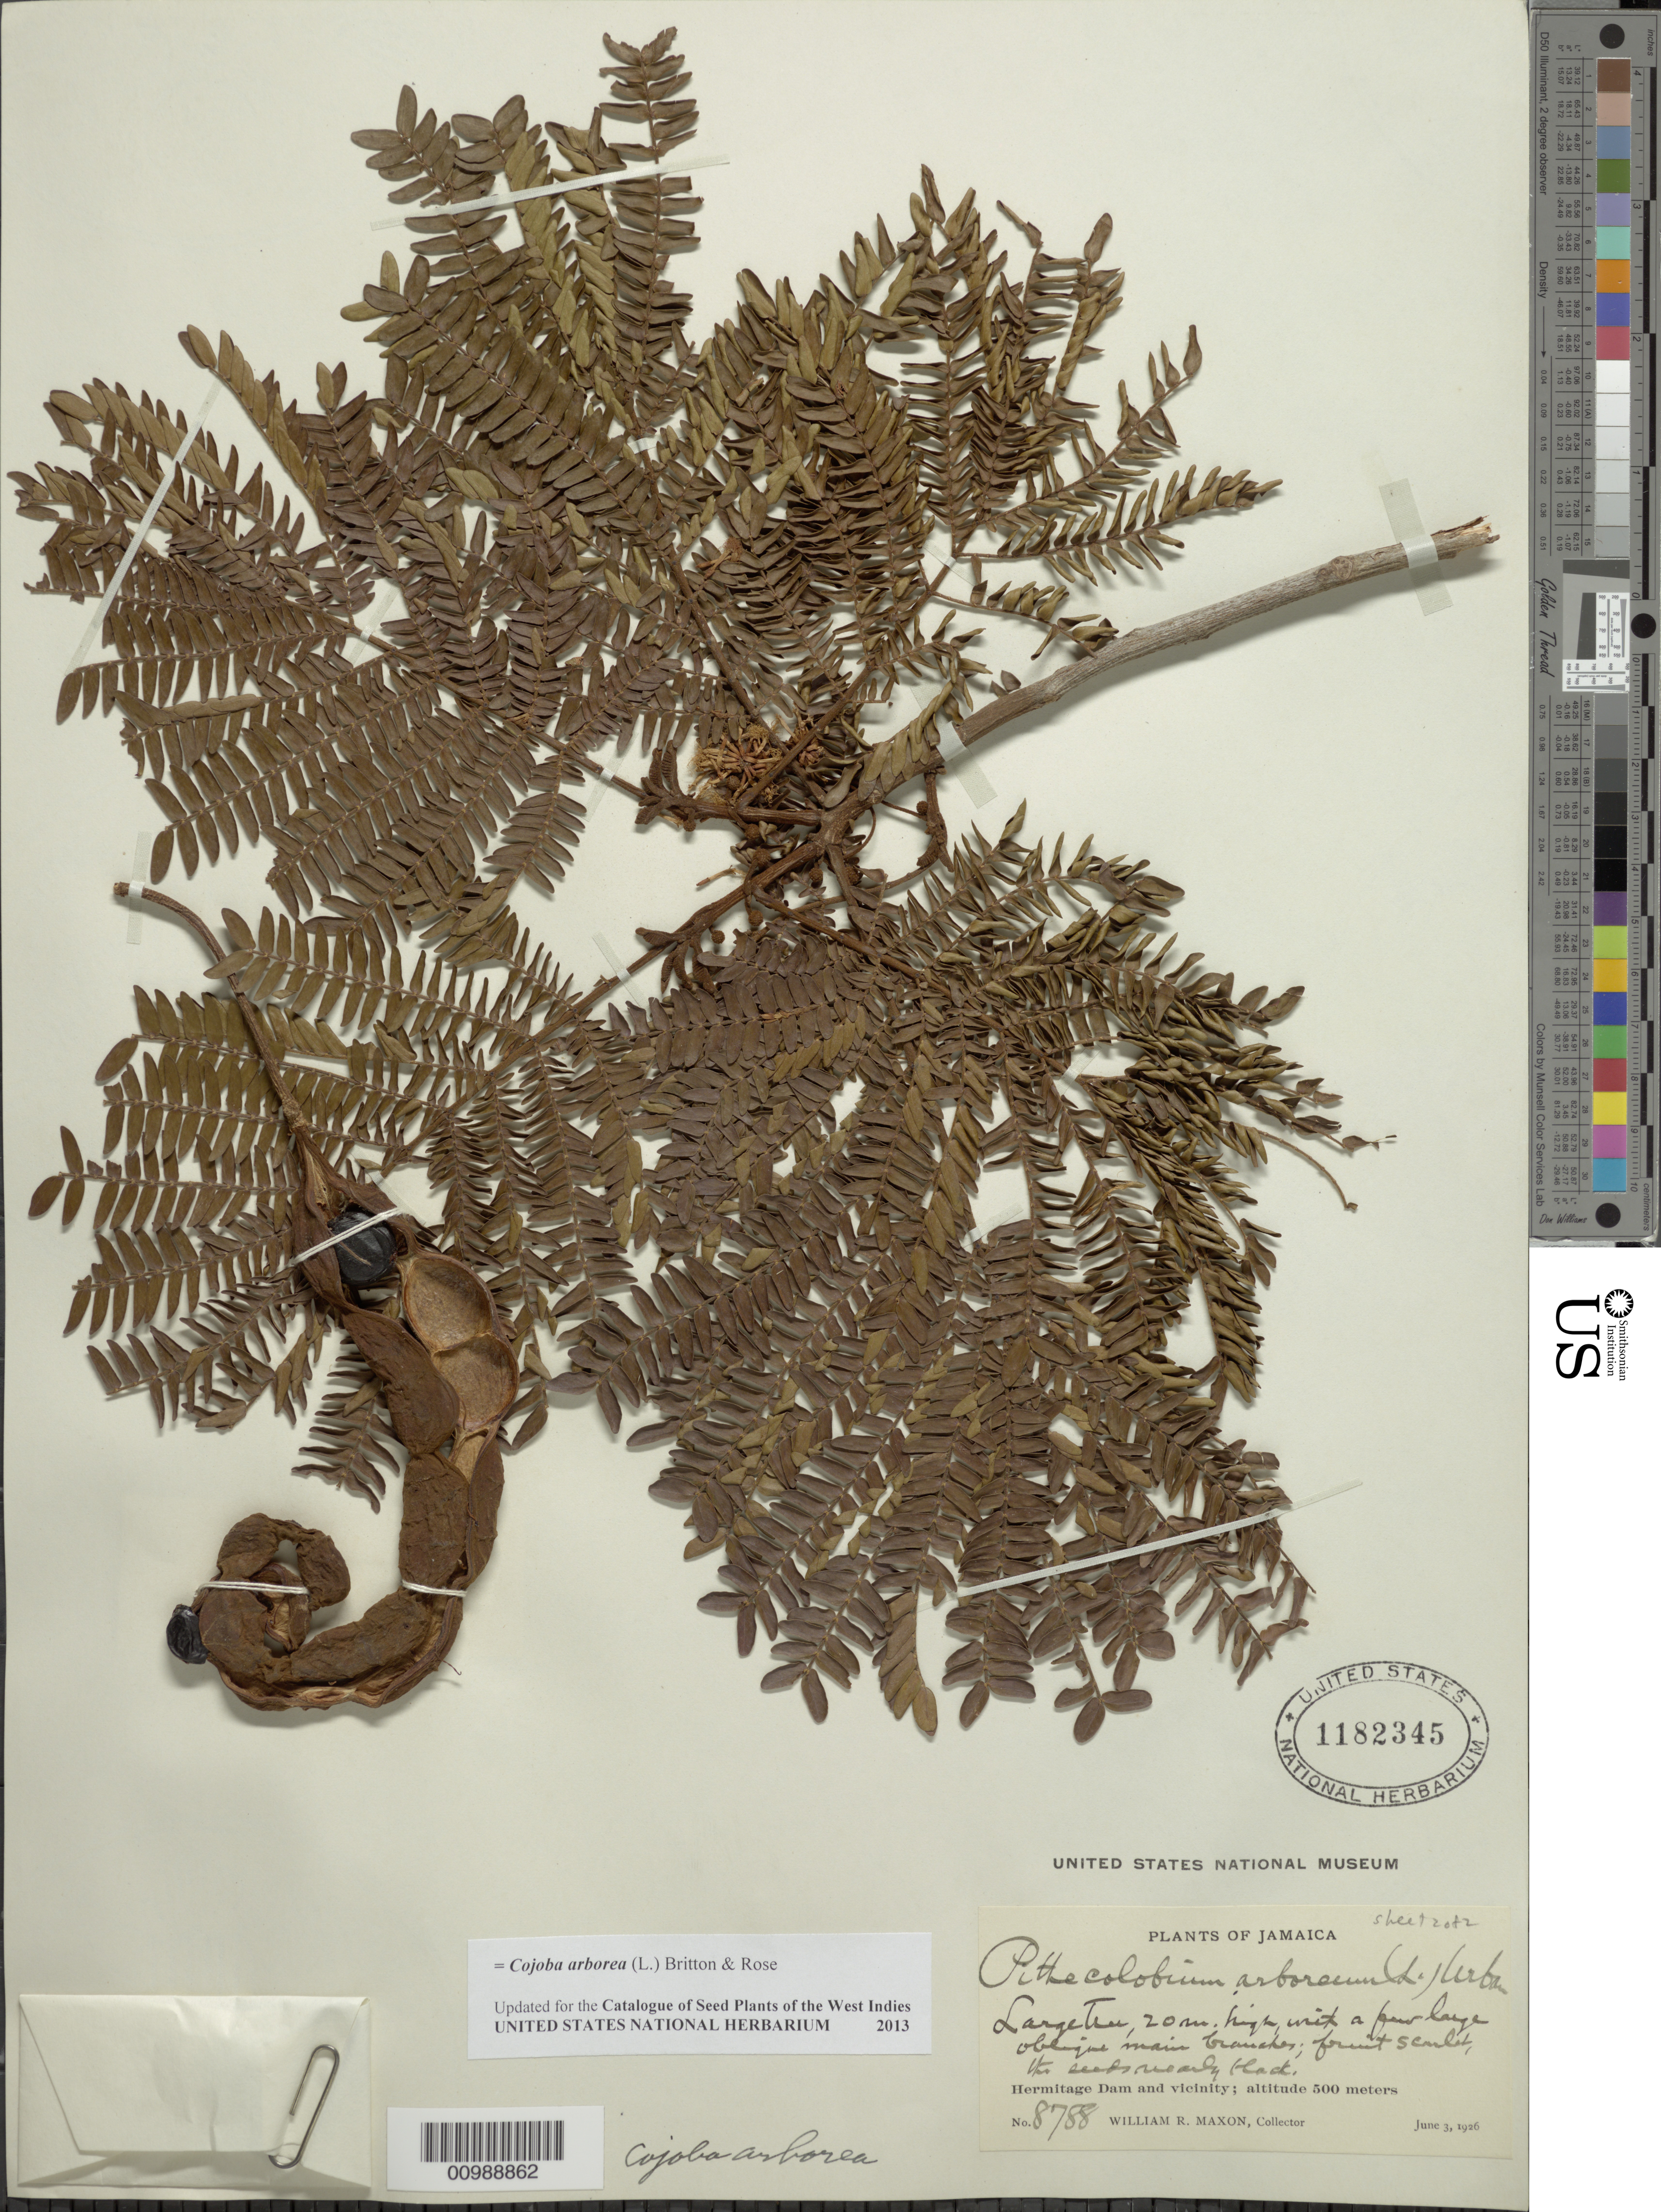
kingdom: Plantae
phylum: Tracheophyta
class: Magnoliopsida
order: Fabales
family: Fabaceae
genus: Cojoba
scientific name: Cojoba arborea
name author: (L.) Britton & Rose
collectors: W. R. Maxon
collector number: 8788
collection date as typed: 03 Jun 1926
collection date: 1926-06-03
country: Jamaica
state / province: Saint Andrew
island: Jamaica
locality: Hermitage Dam and vicinity, rocky slope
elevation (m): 500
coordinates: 0 N, 0 E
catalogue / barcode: US 1182345